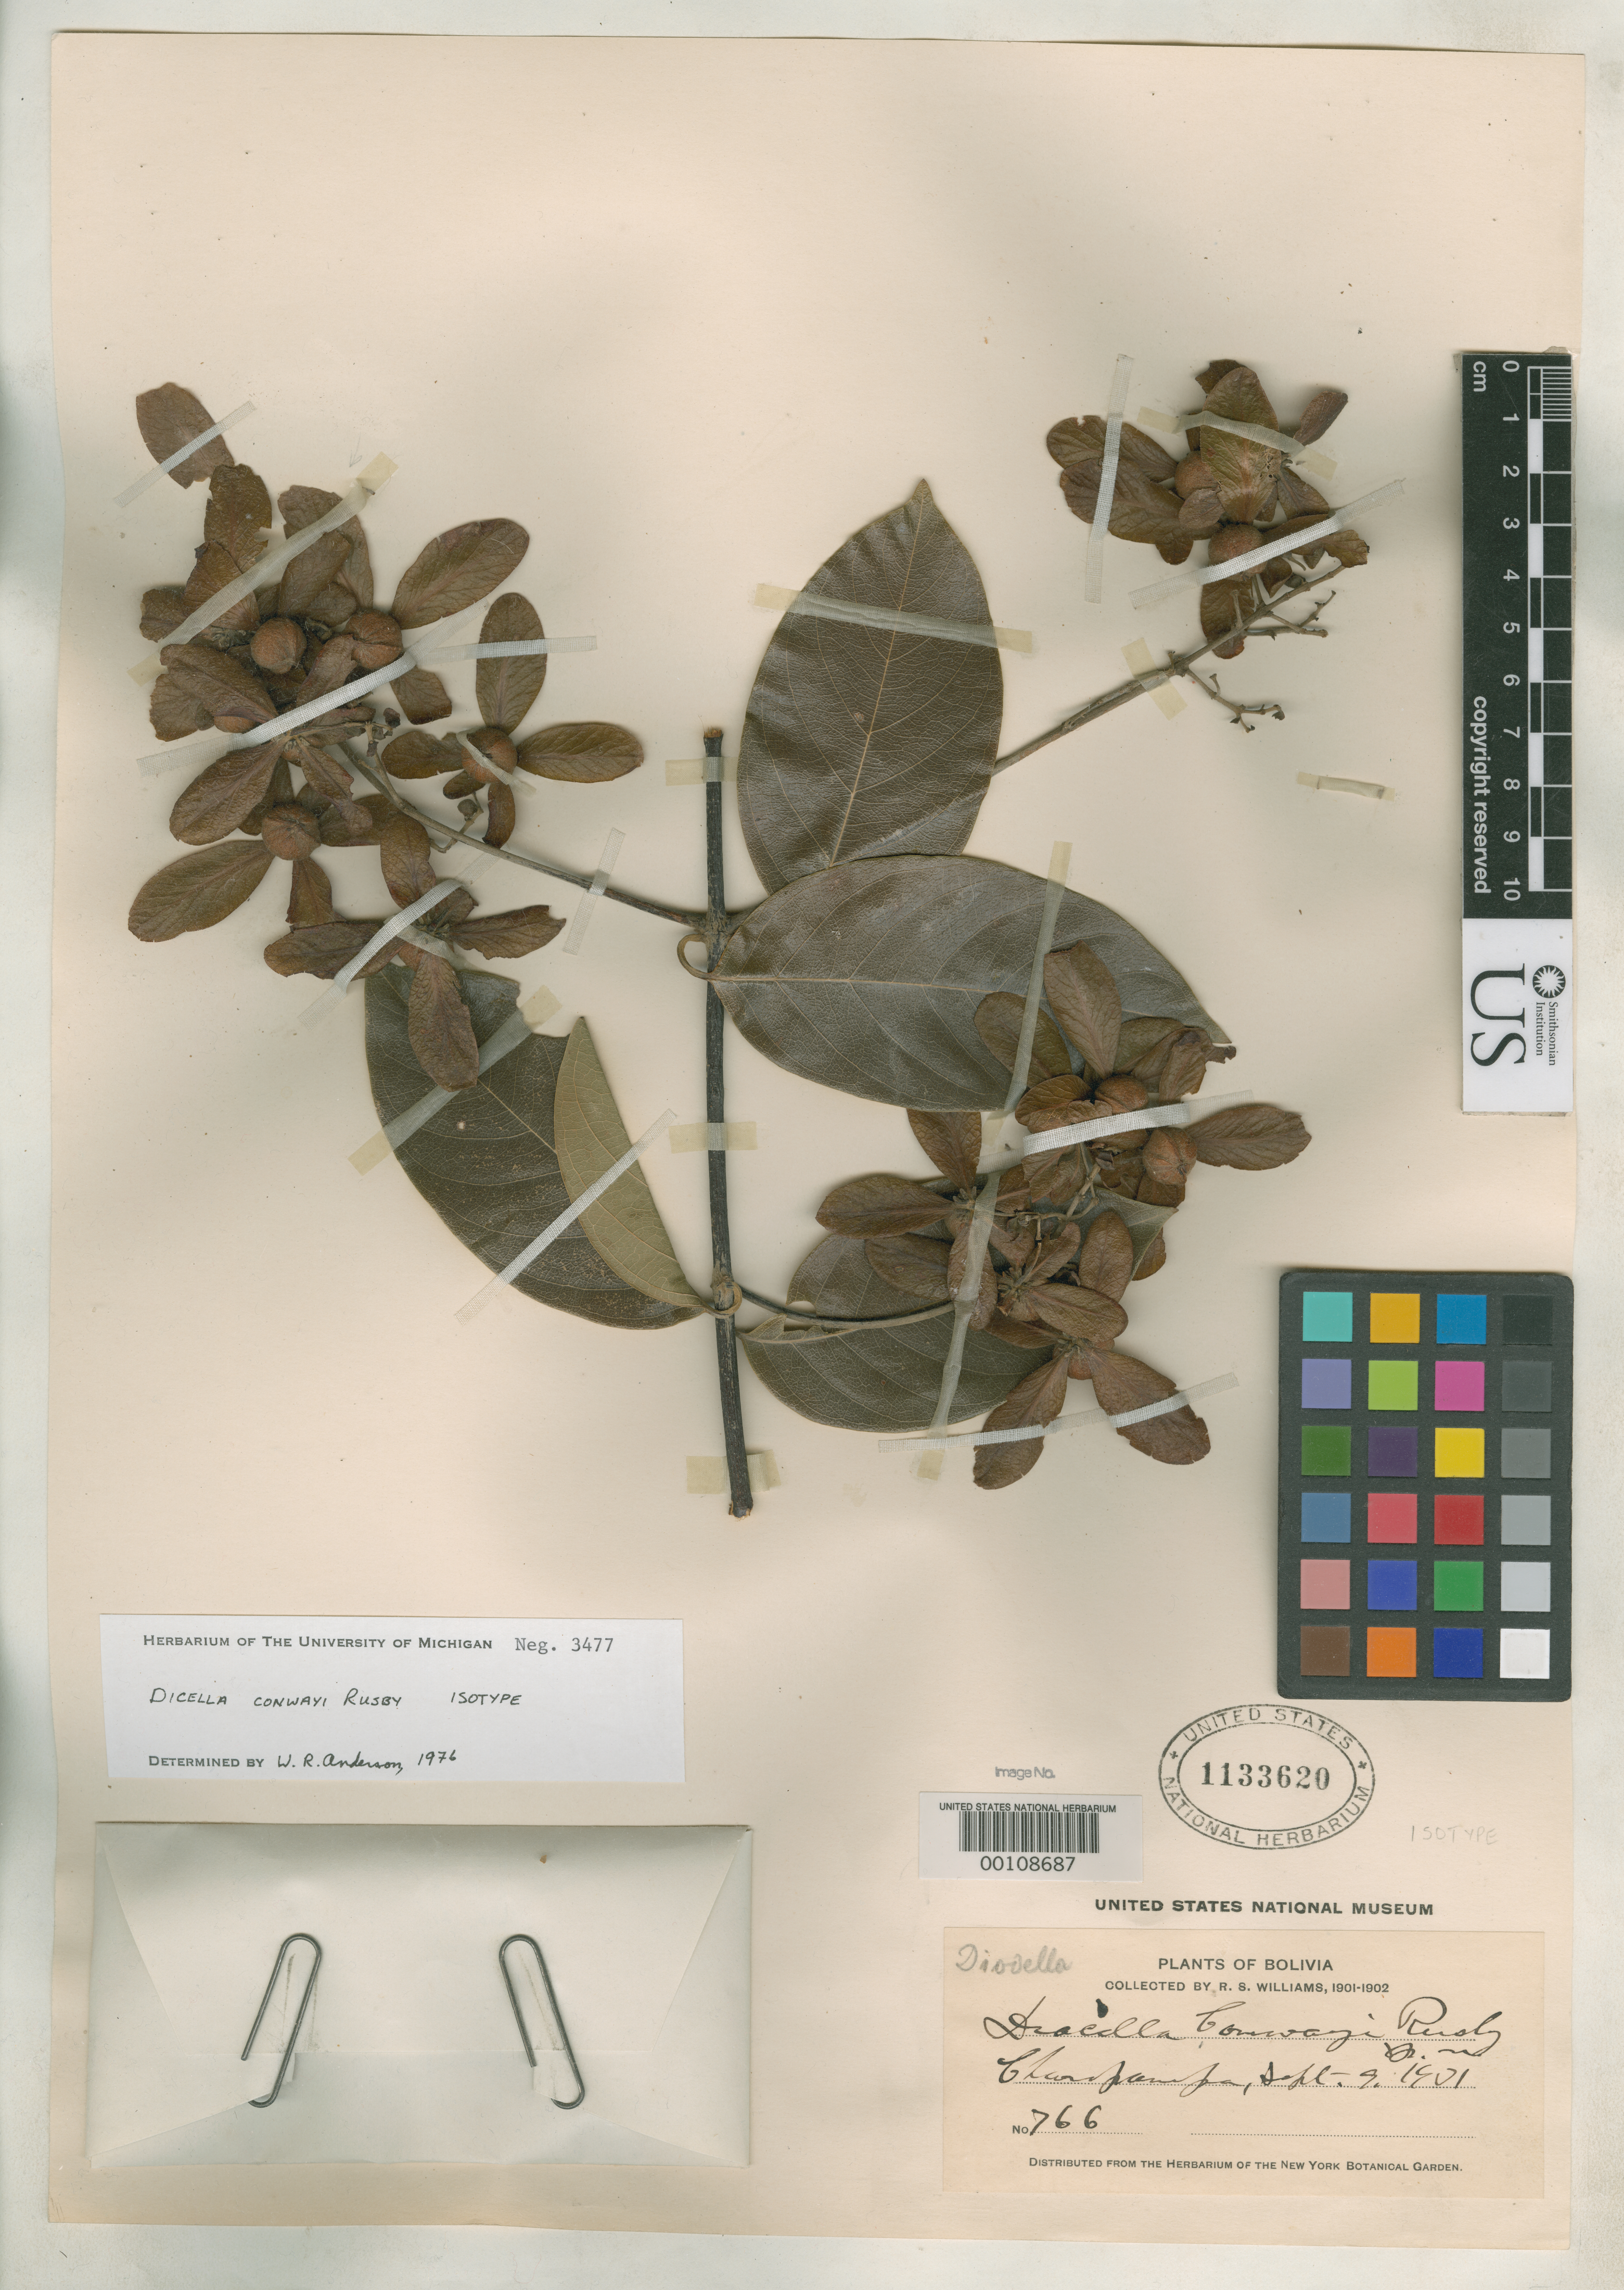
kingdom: Plantae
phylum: Tracheophyta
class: Magnoliopsida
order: Malpighiales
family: Malpighiaceae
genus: Dicella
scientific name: Dicella conwayi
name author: Rusby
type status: Isotype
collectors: R. S. Williams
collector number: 766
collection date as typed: Sep. 19, 1901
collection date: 1901-09-19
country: Bolivia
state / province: La Páz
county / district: Larecaja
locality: Charopampa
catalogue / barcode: US 1133620